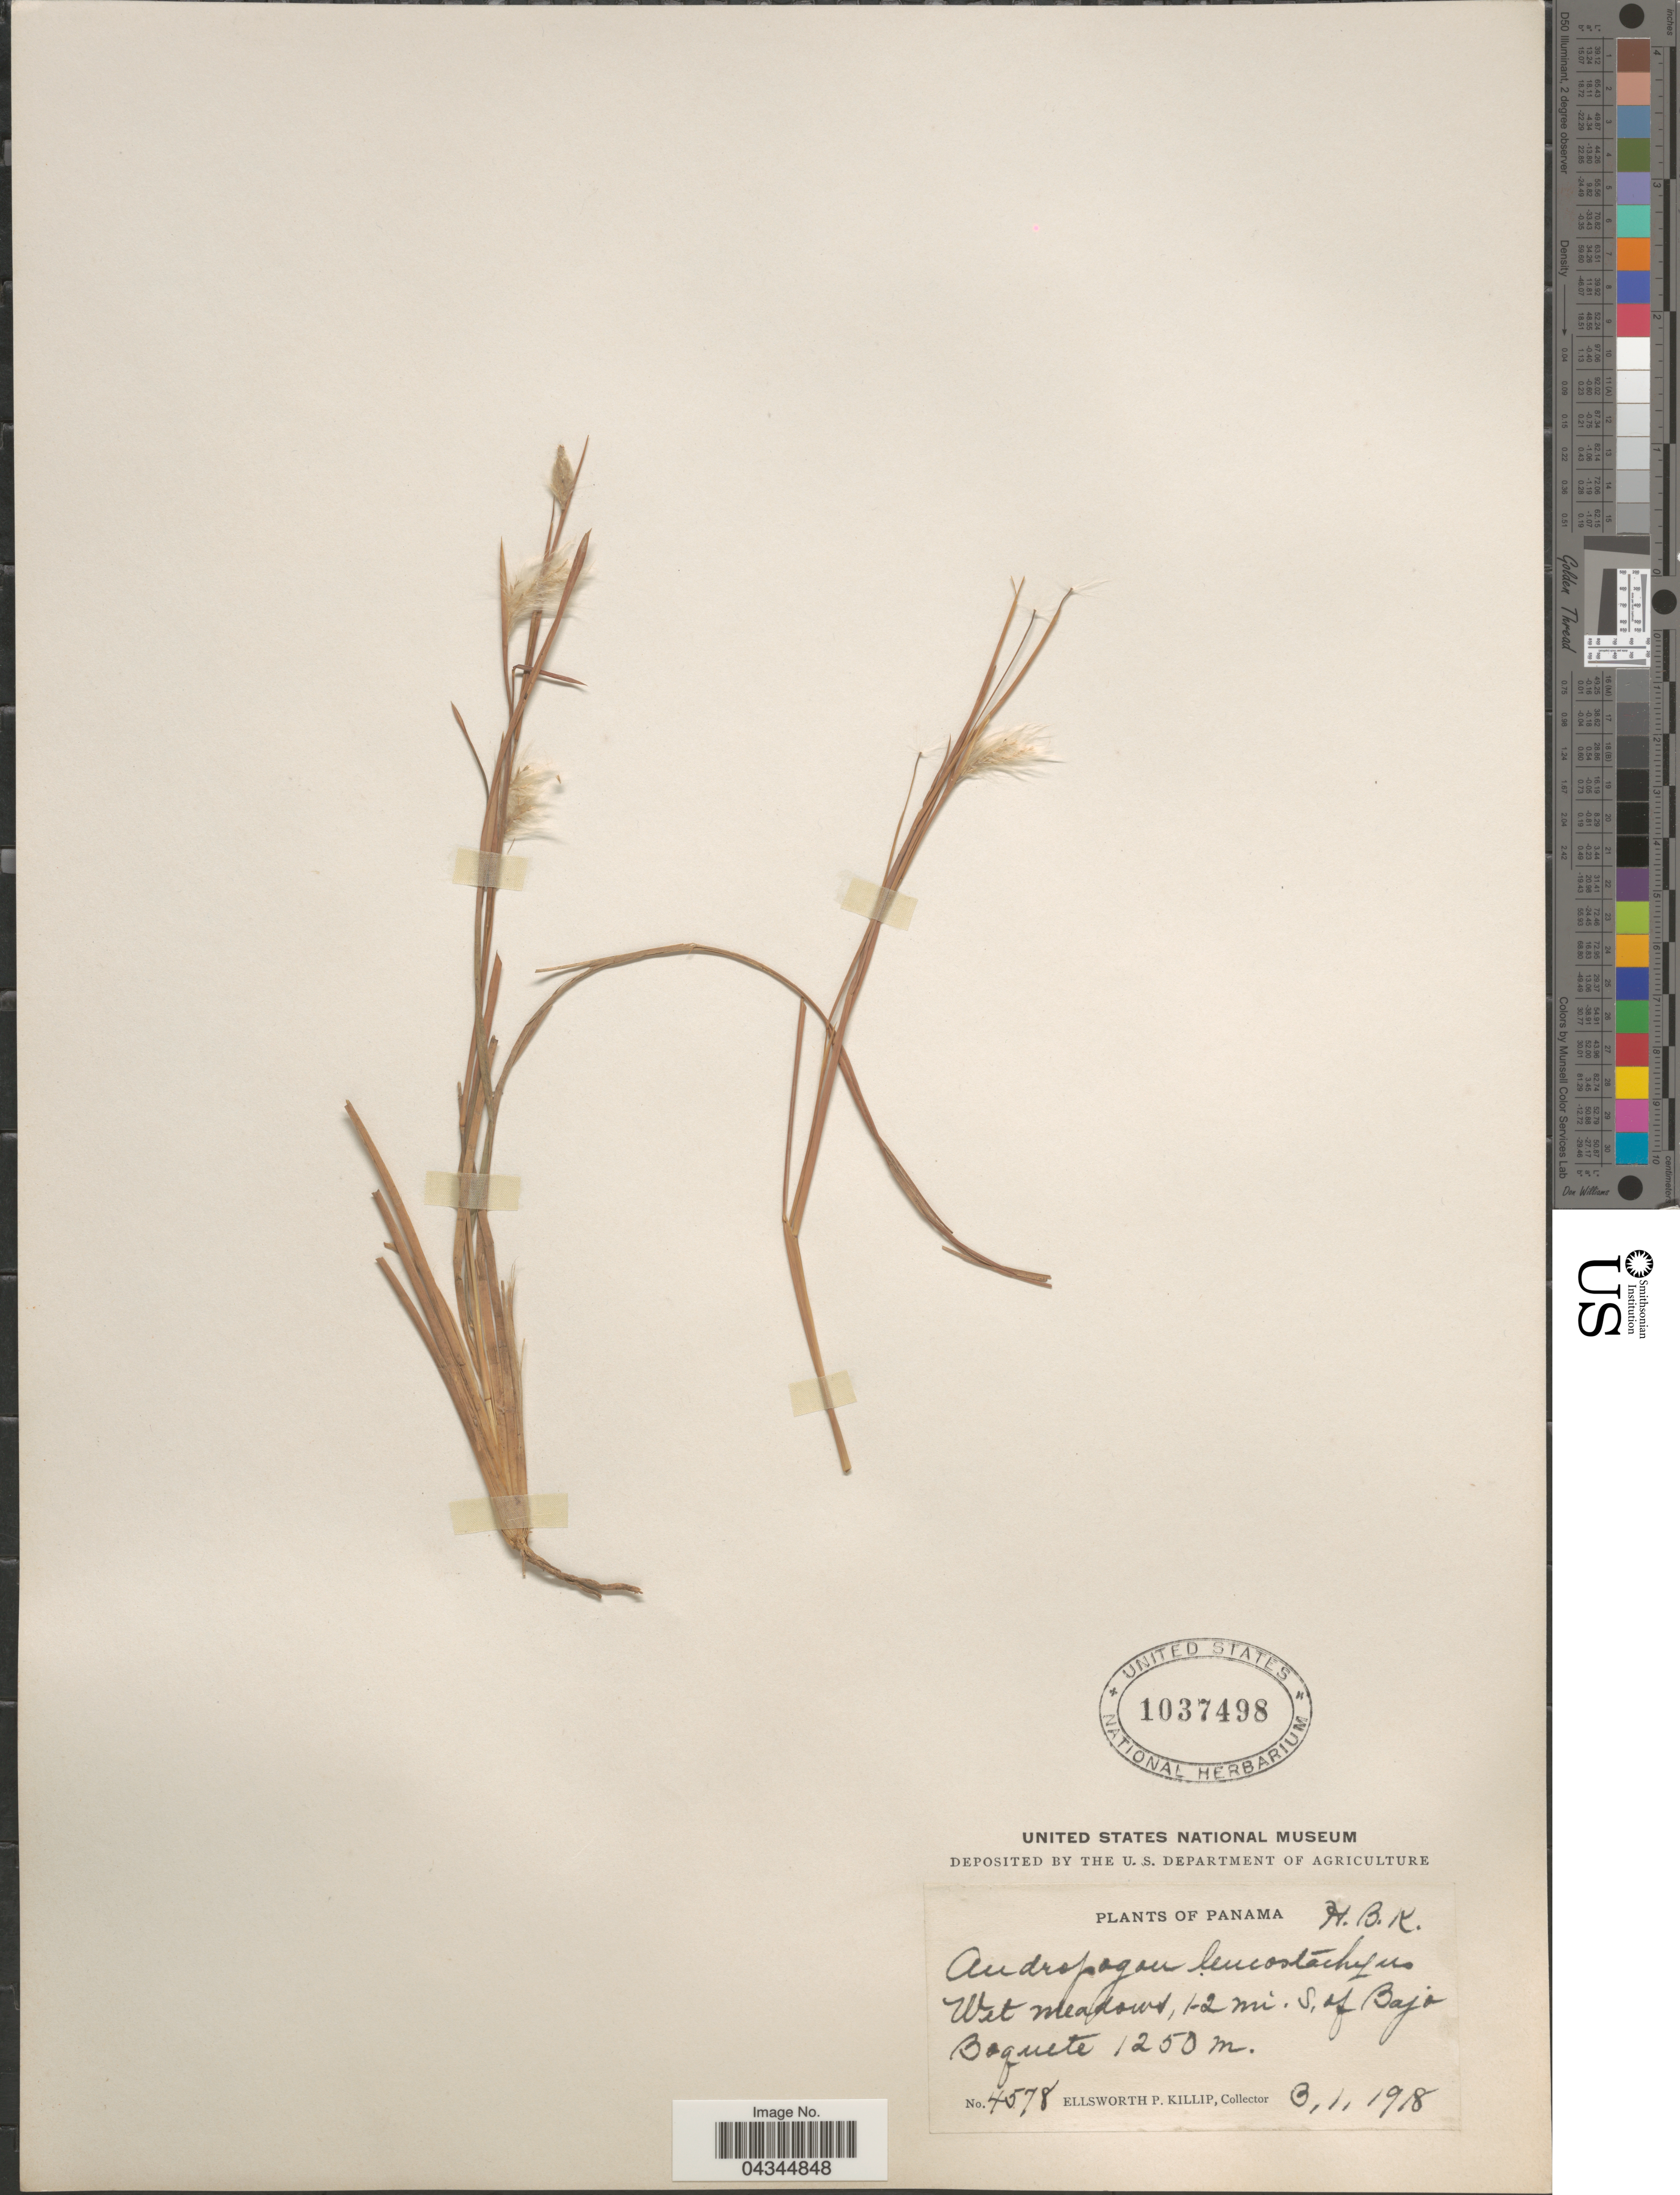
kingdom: Plantae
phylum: Tracheophyta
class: Liliopsida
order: Poales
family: Poaceae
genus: Andropogon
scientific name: Andropogon leucostachyus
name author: Kunth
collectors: E. P. Killip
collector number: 4578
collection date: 1918-01-03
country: Panama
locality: Wet meadows, 1-2 mi. S. of Bajo Boquete.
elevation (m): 1250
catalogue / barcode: US 1037498